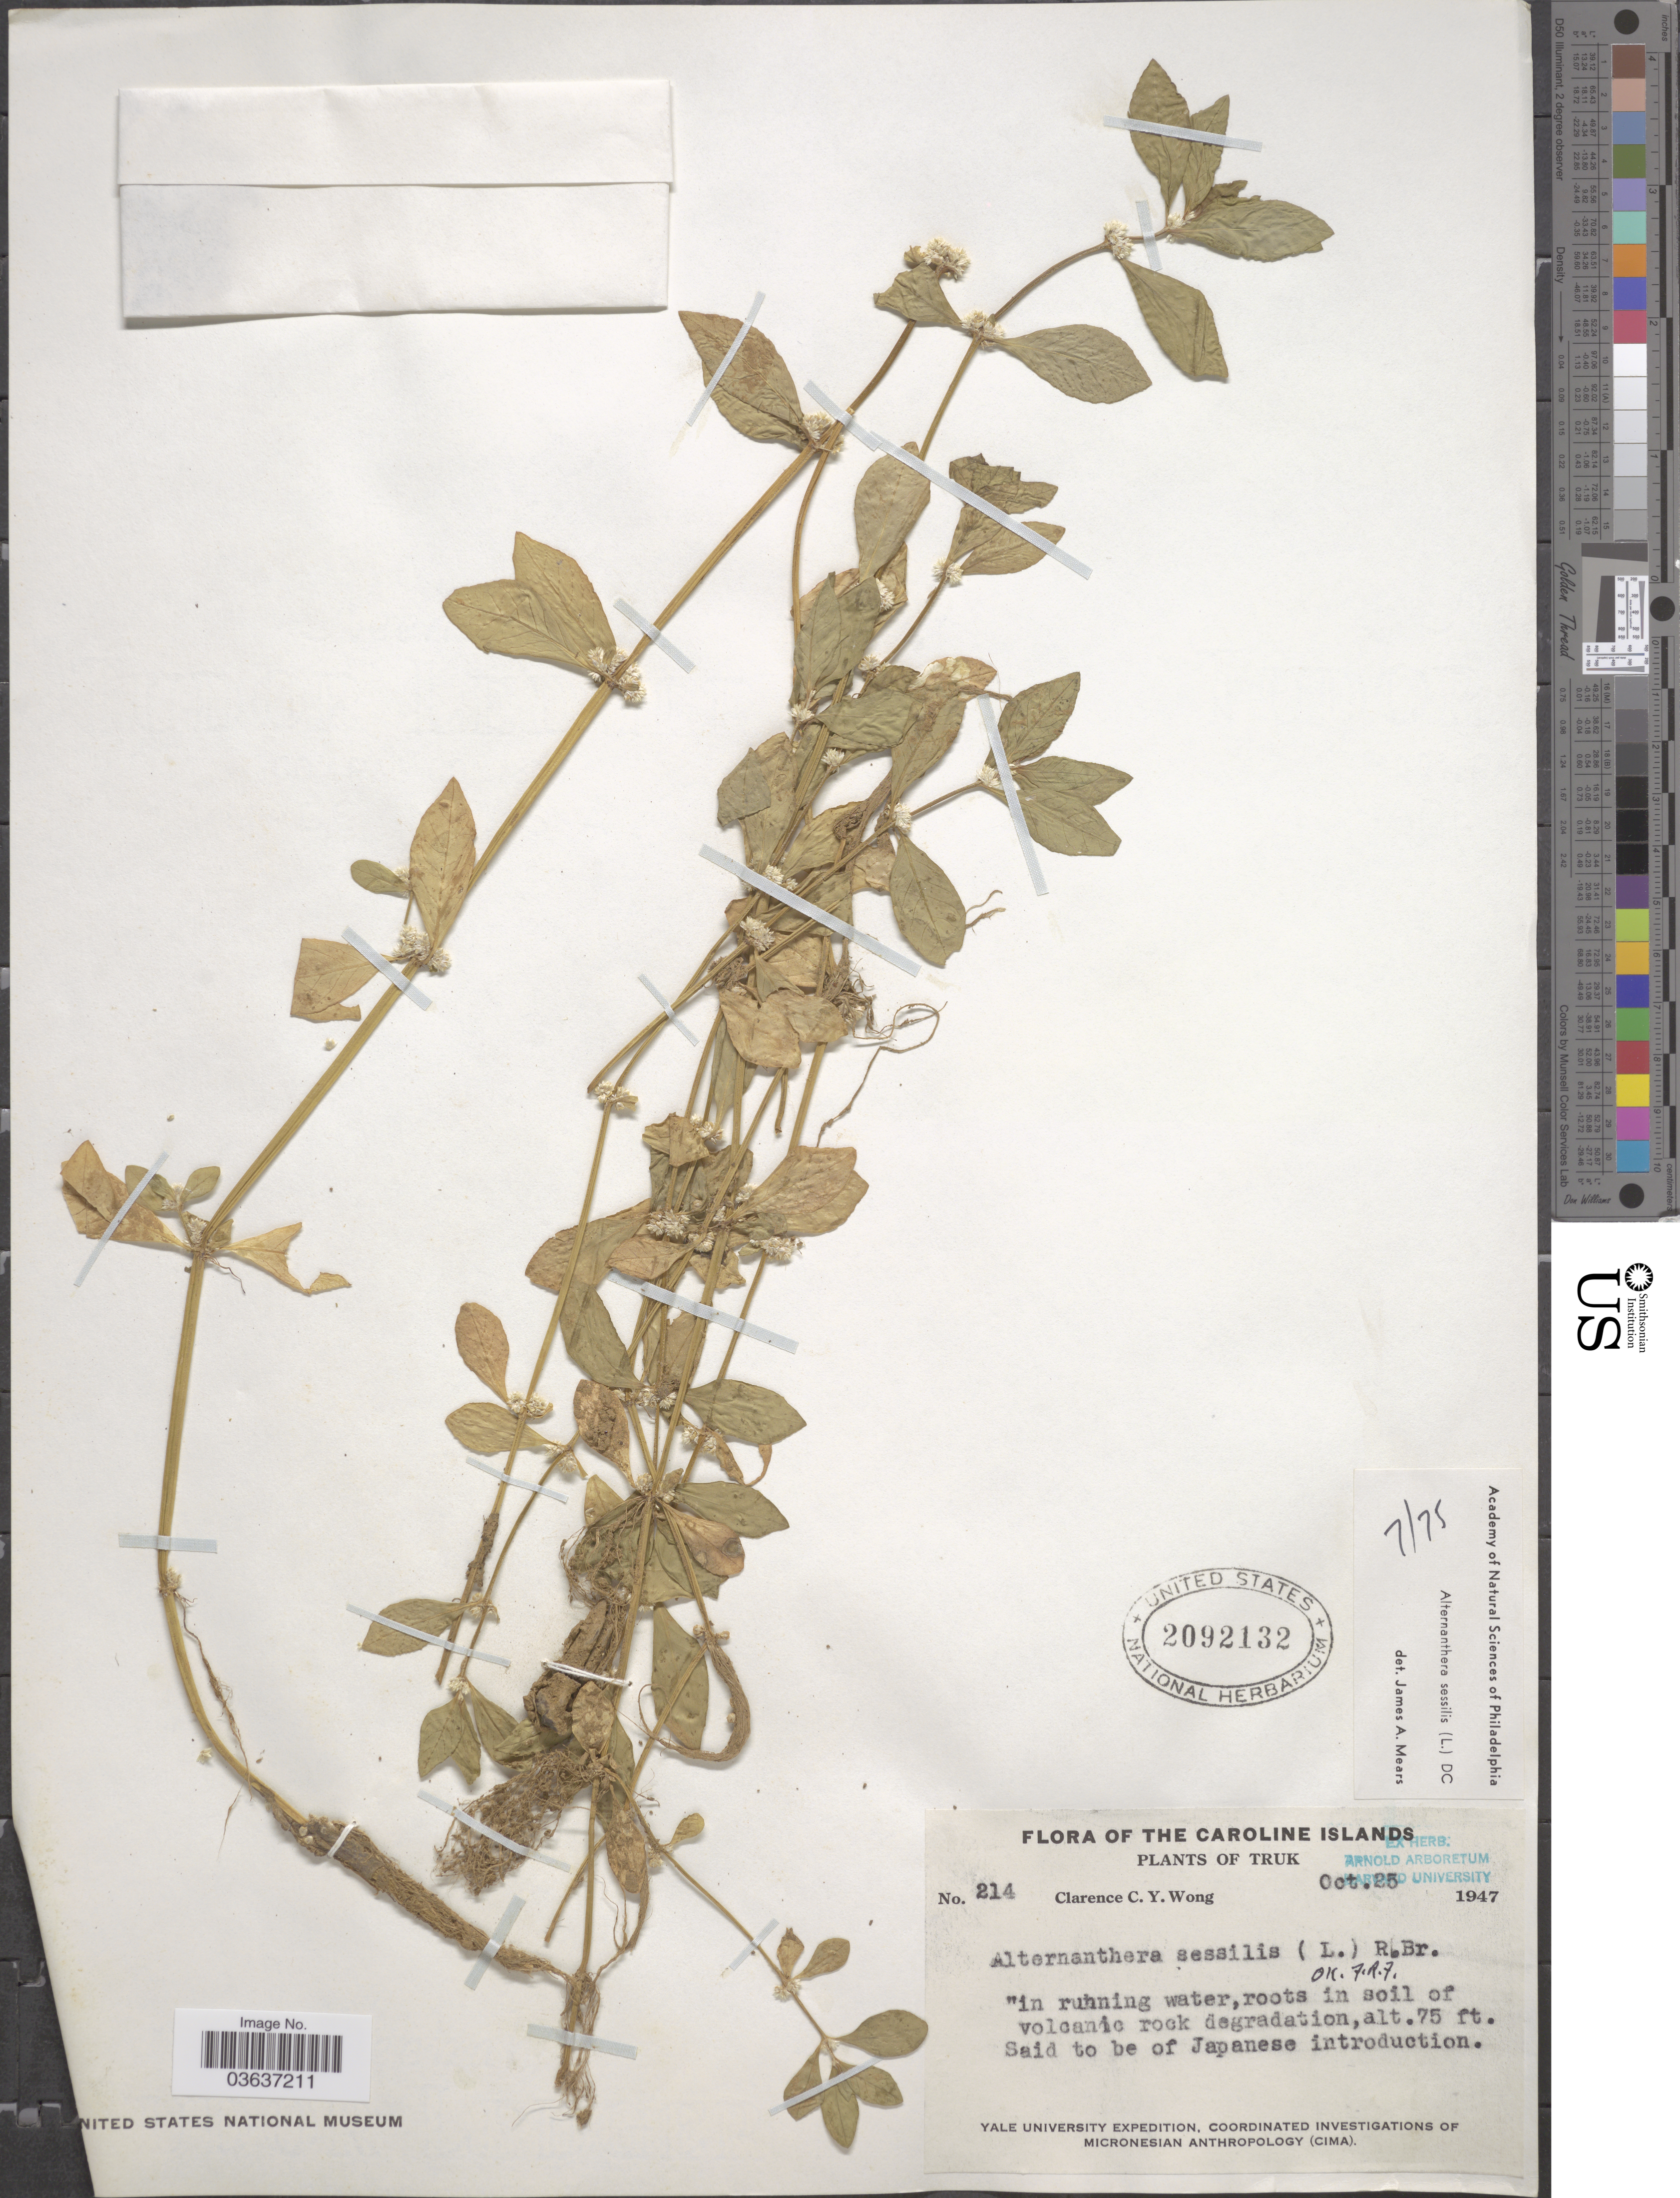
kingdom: Plantae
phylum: Tracheophyta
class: Magnoliopsida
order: Caryophyllales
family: Amaranthaceae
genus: Alternanthera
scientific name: Alternanthera sessilis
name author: (L.) DC.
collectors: C. Wong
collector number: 214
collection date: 1947-10-25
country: Micronesia, Federated States of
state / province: Truk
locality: The Caroline Islands.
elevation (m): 23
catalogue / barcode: US 2092132